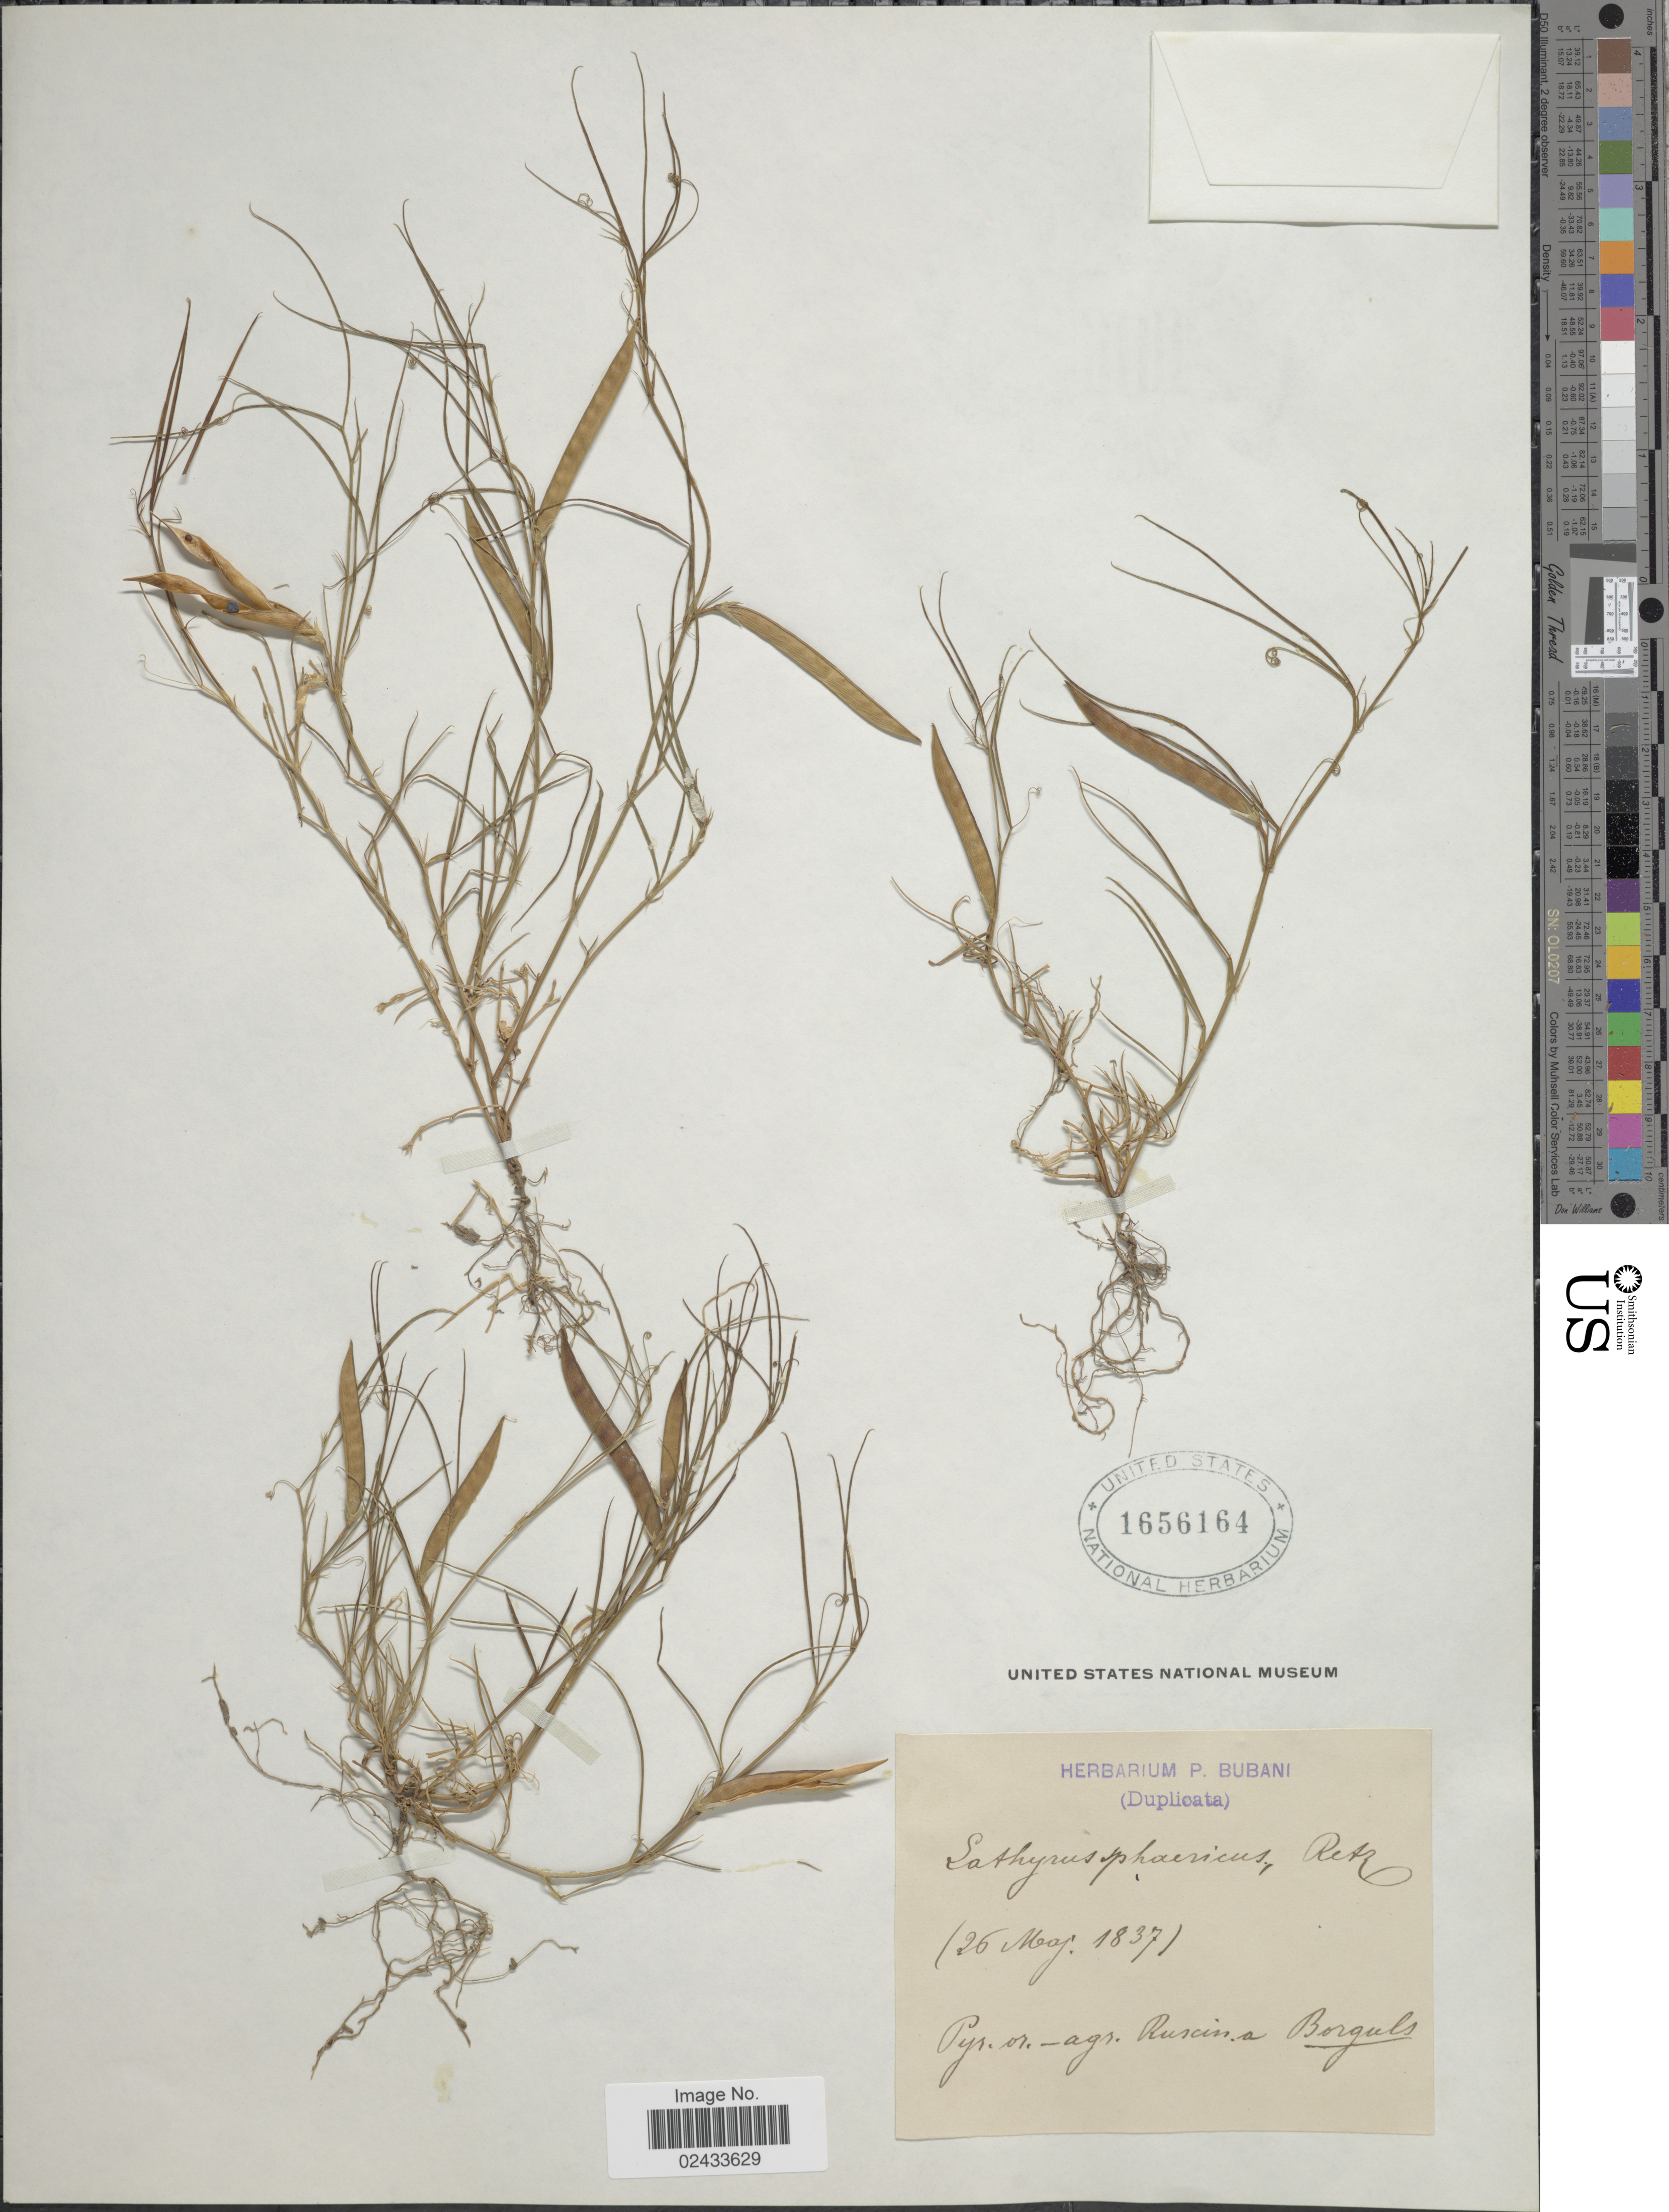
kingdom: Plantae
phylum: Tracheophyta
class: Magnoliopsida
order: Fabales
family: Fabaceae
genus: Lathyrus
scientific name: Lathyrus sphaericus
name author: Retz.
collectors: Borguls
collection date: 1837-05-26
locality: Pyr.or.-agr. Ruscina [interpreted]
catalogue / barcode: US 1656164